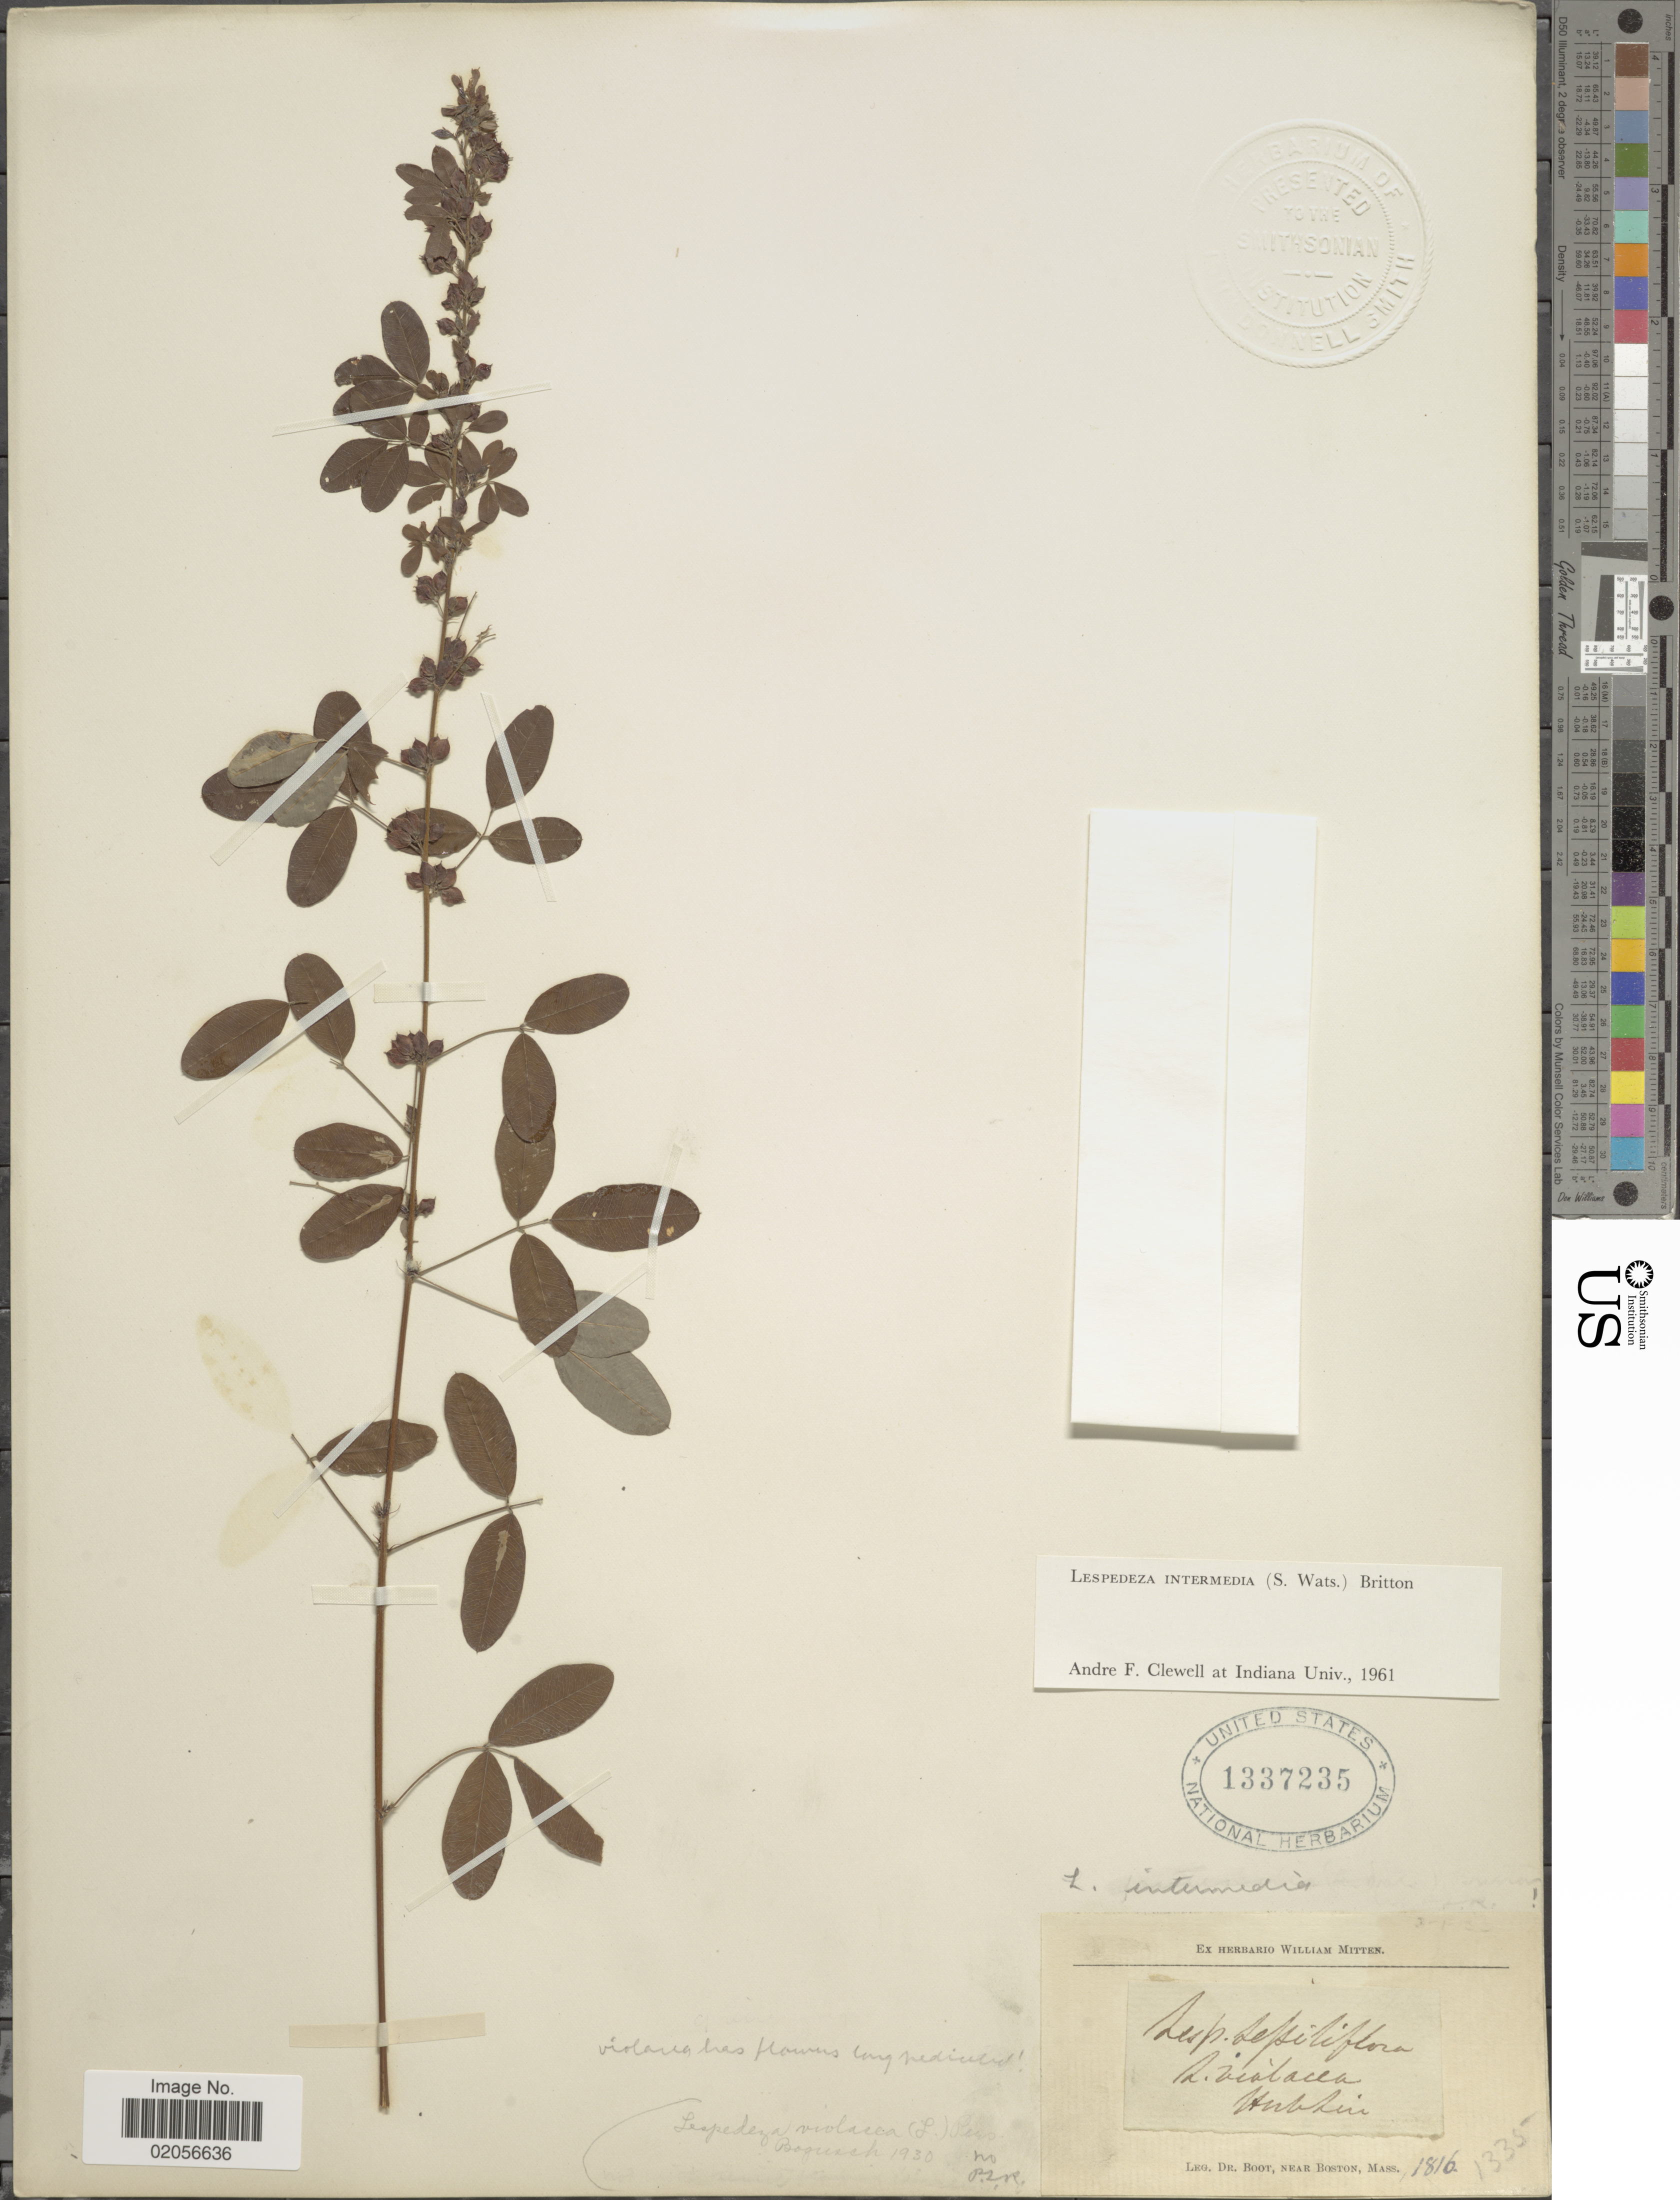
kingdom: Plantae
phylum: Tracheophyta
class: Magnoliopsida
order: Fabales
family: Fabaceae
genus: Lespedeza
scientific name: Lespedeza intermedia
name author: (S. Watson) Britton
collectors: Boot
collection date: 1816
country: United States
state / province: Massachusetts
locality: Near Boston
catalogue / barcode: US 1337235